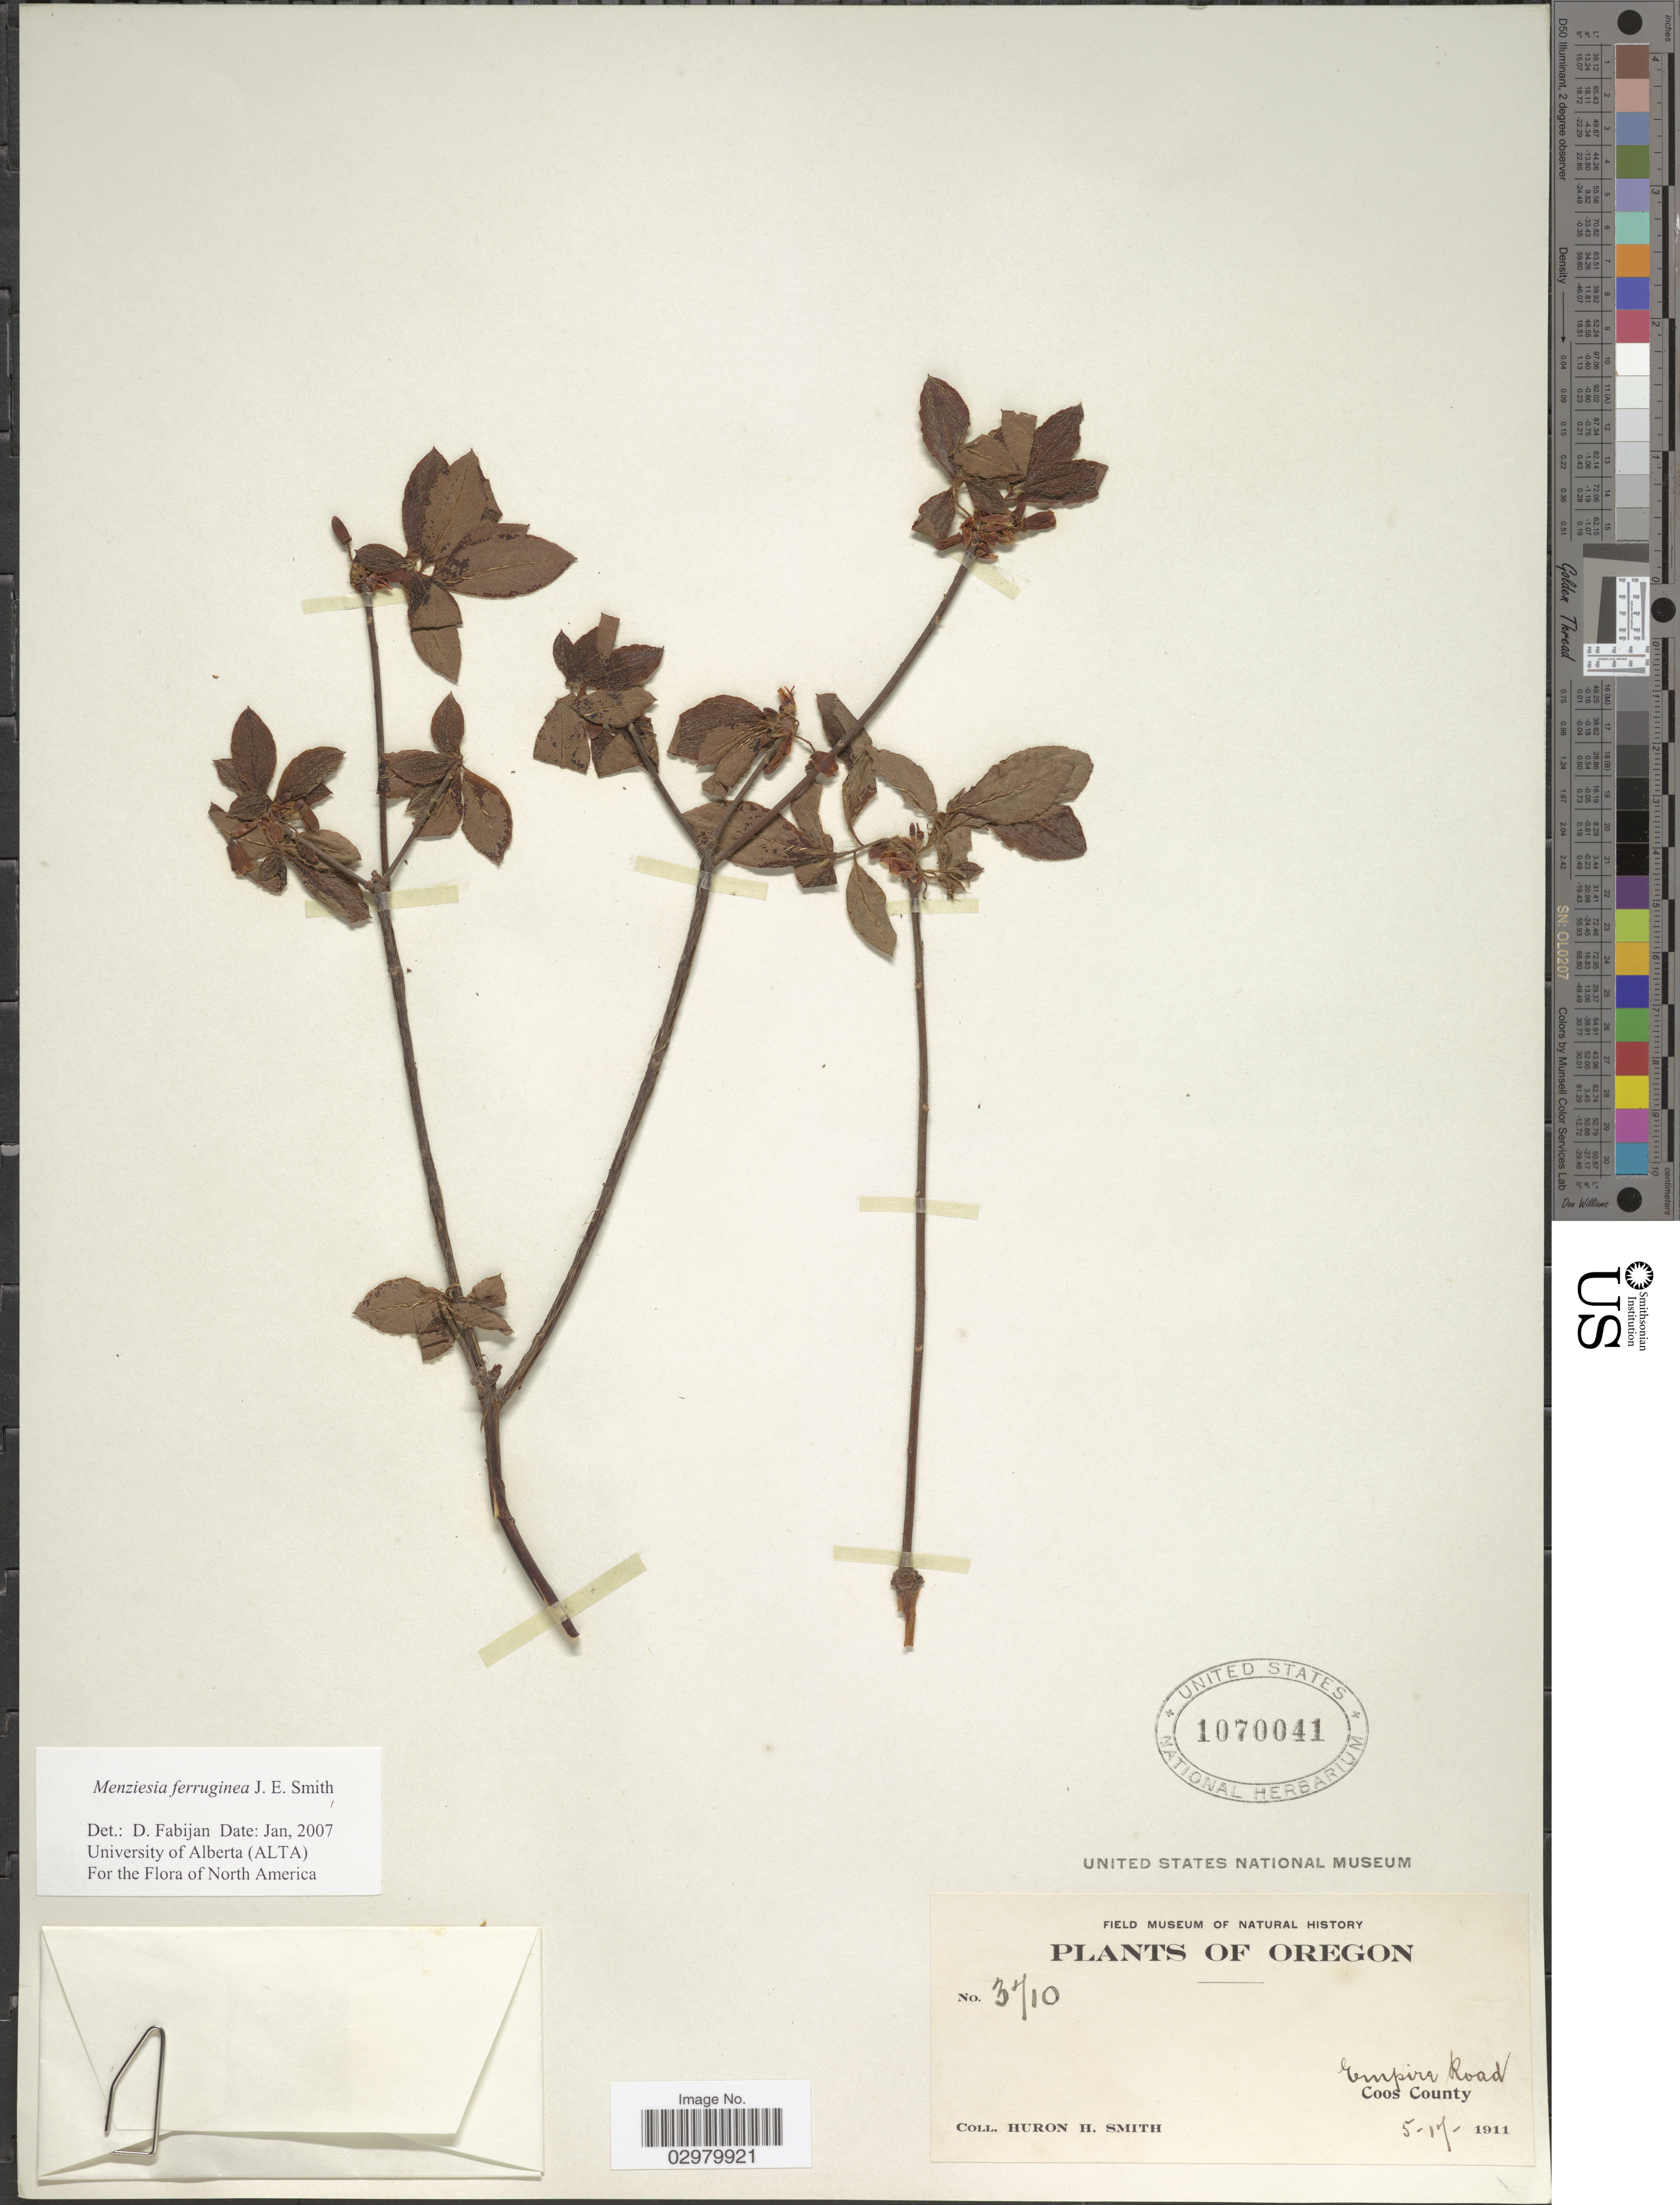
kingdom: Plantae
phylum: Tracheophyta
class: Magnoliopsida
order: Ericales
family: Ericaceae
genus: Menziesia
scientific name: Menziesia ferruginea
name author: Sm.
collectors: Huron H. Smith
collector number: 3710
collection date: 1911-05-17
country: United States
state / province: Oregon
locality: Empire Road, Coos County.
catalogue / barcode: US 1070041